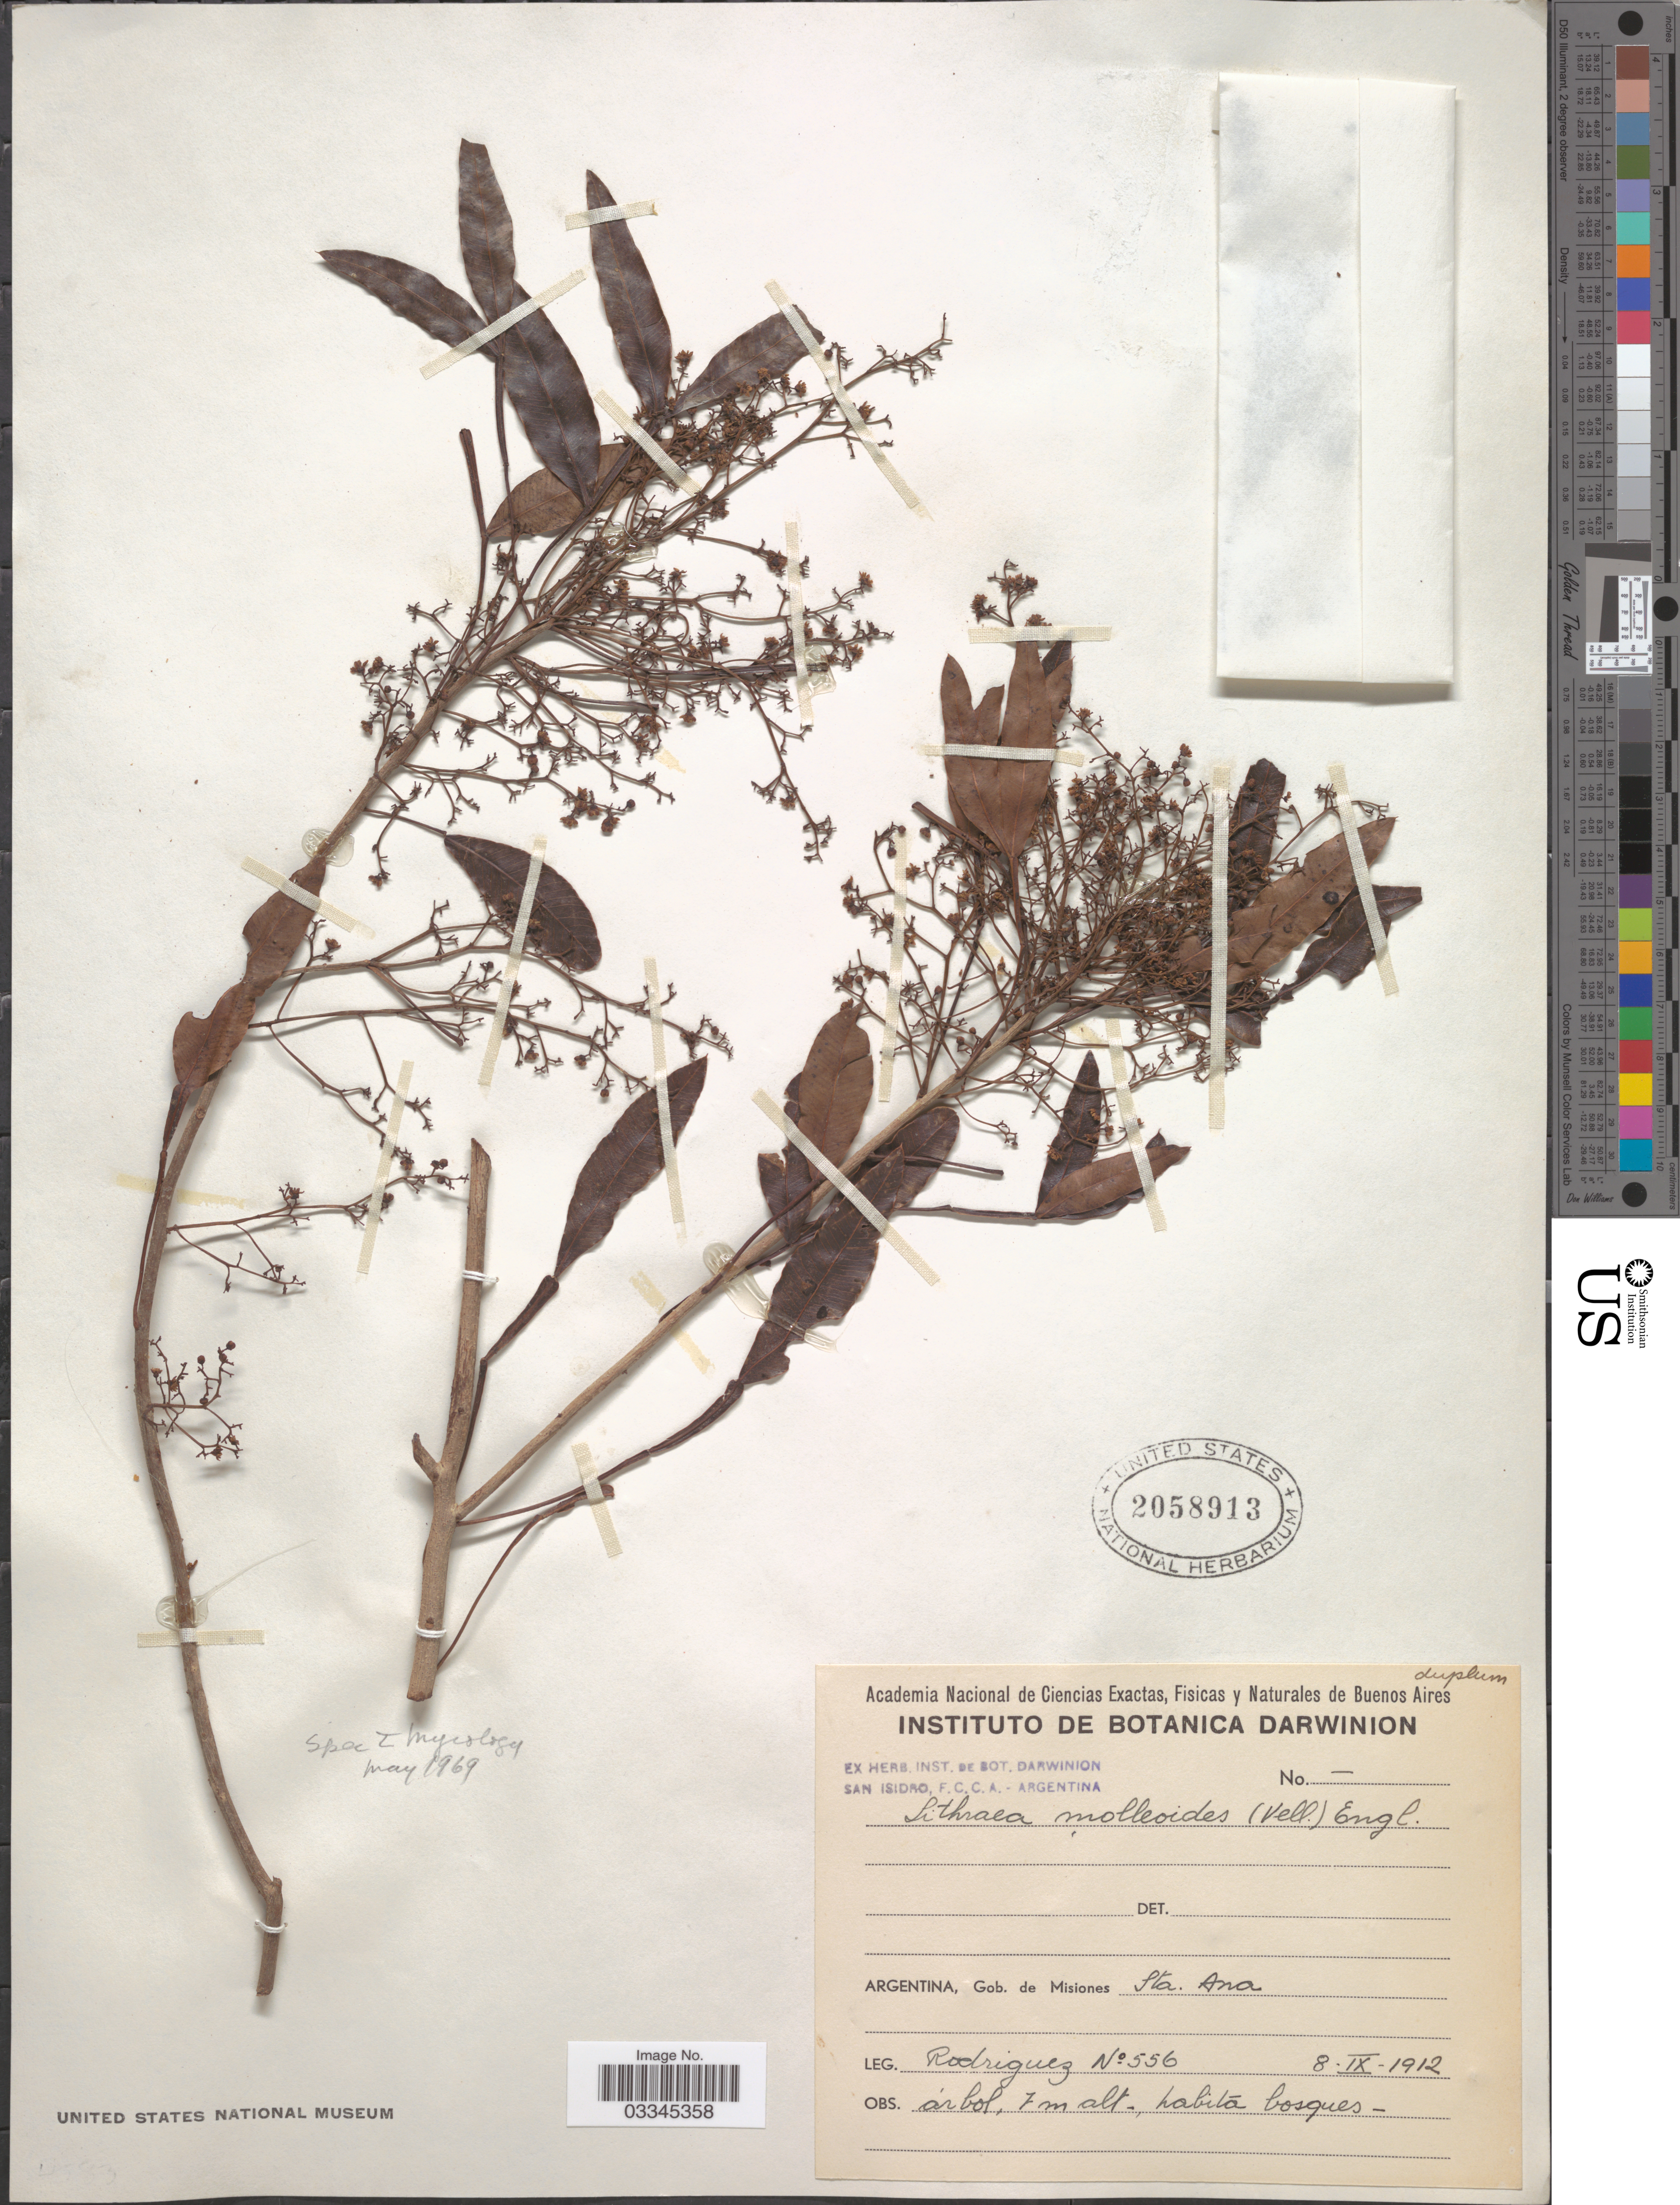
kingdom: Plantae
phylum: Tracheophyta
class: Magnoliopsida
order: Sapindales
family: Anacardiaceae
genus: Lithraea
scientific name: Lithraea molleoides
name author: (Vell.) Engl.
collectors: Rodriguez, --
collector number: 556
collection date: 1912-09-08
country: Argentina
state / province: Misiones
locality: Gob. de Misiones, Sta. Ana.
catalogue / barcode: US 2058913